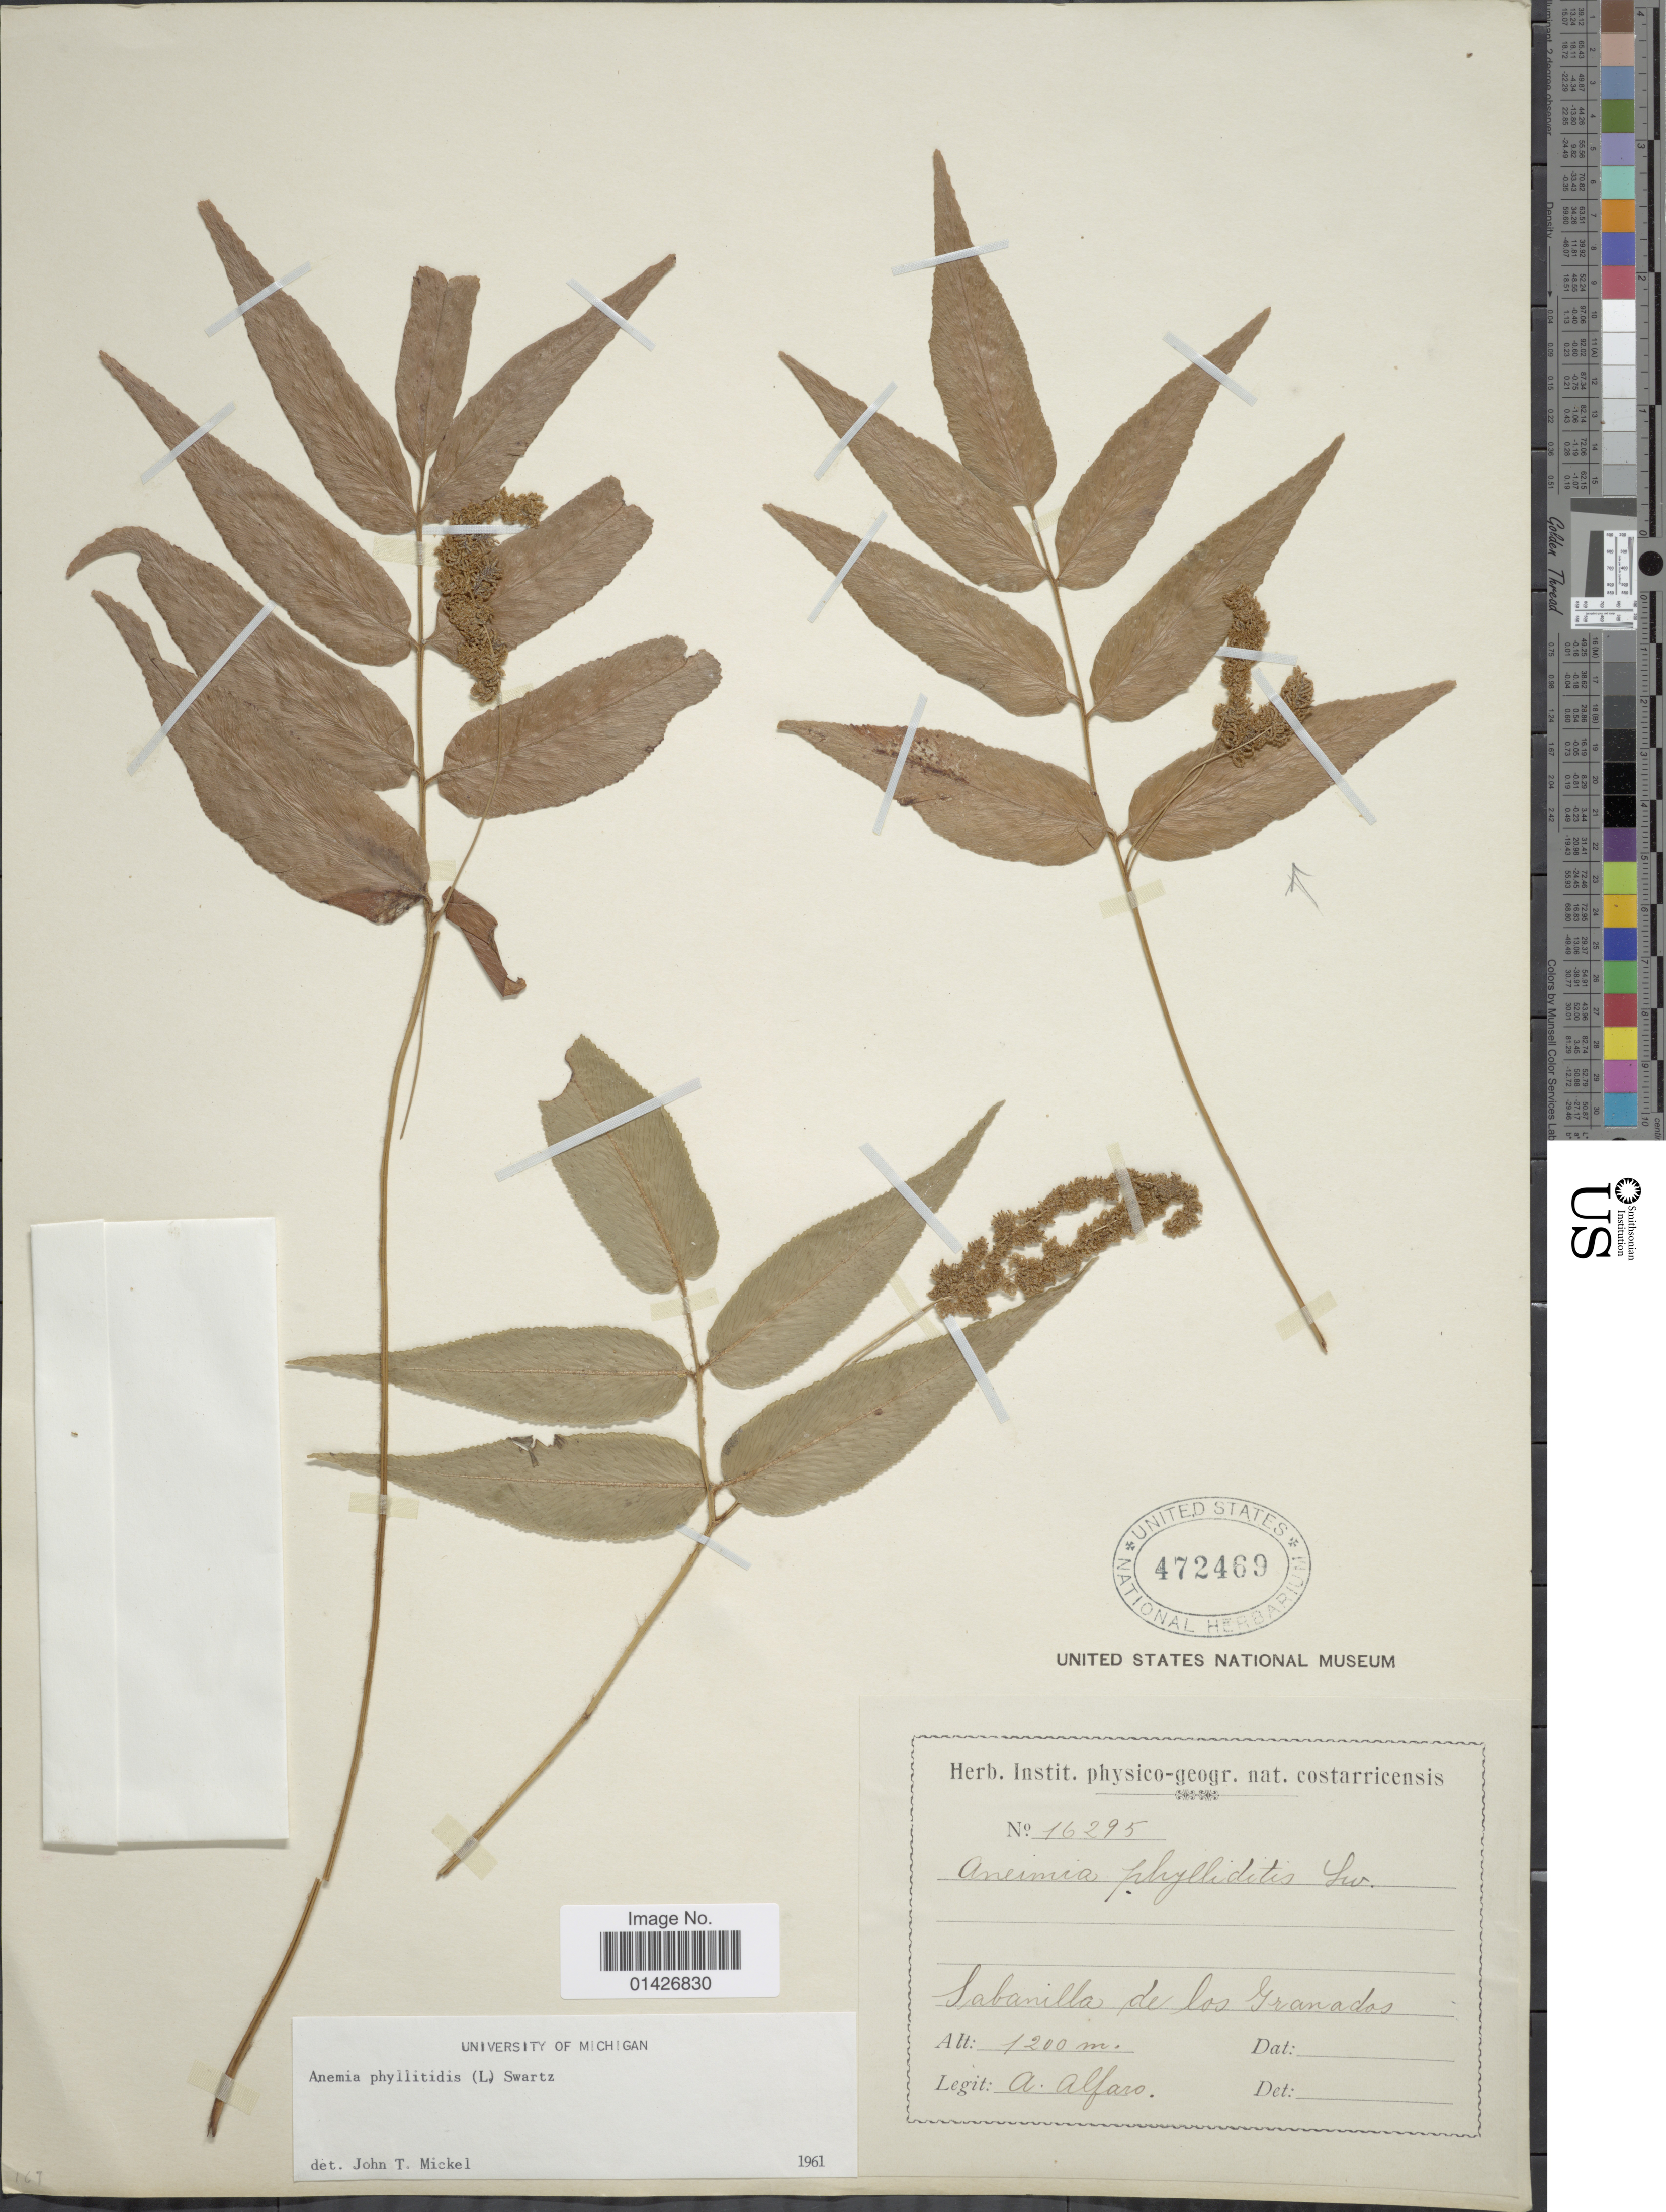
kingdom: Plantae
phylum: Tracheophyta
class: Polypodiopsida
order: Schizaeales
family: Anemiaceae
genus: Anemia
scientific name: Anemia phyllitidis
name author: (L.) Sw.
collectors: A. Alfaro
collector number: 16295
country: Costa Rica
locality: Sabanilla de los Granados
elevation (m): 1200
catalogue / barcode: US 472469